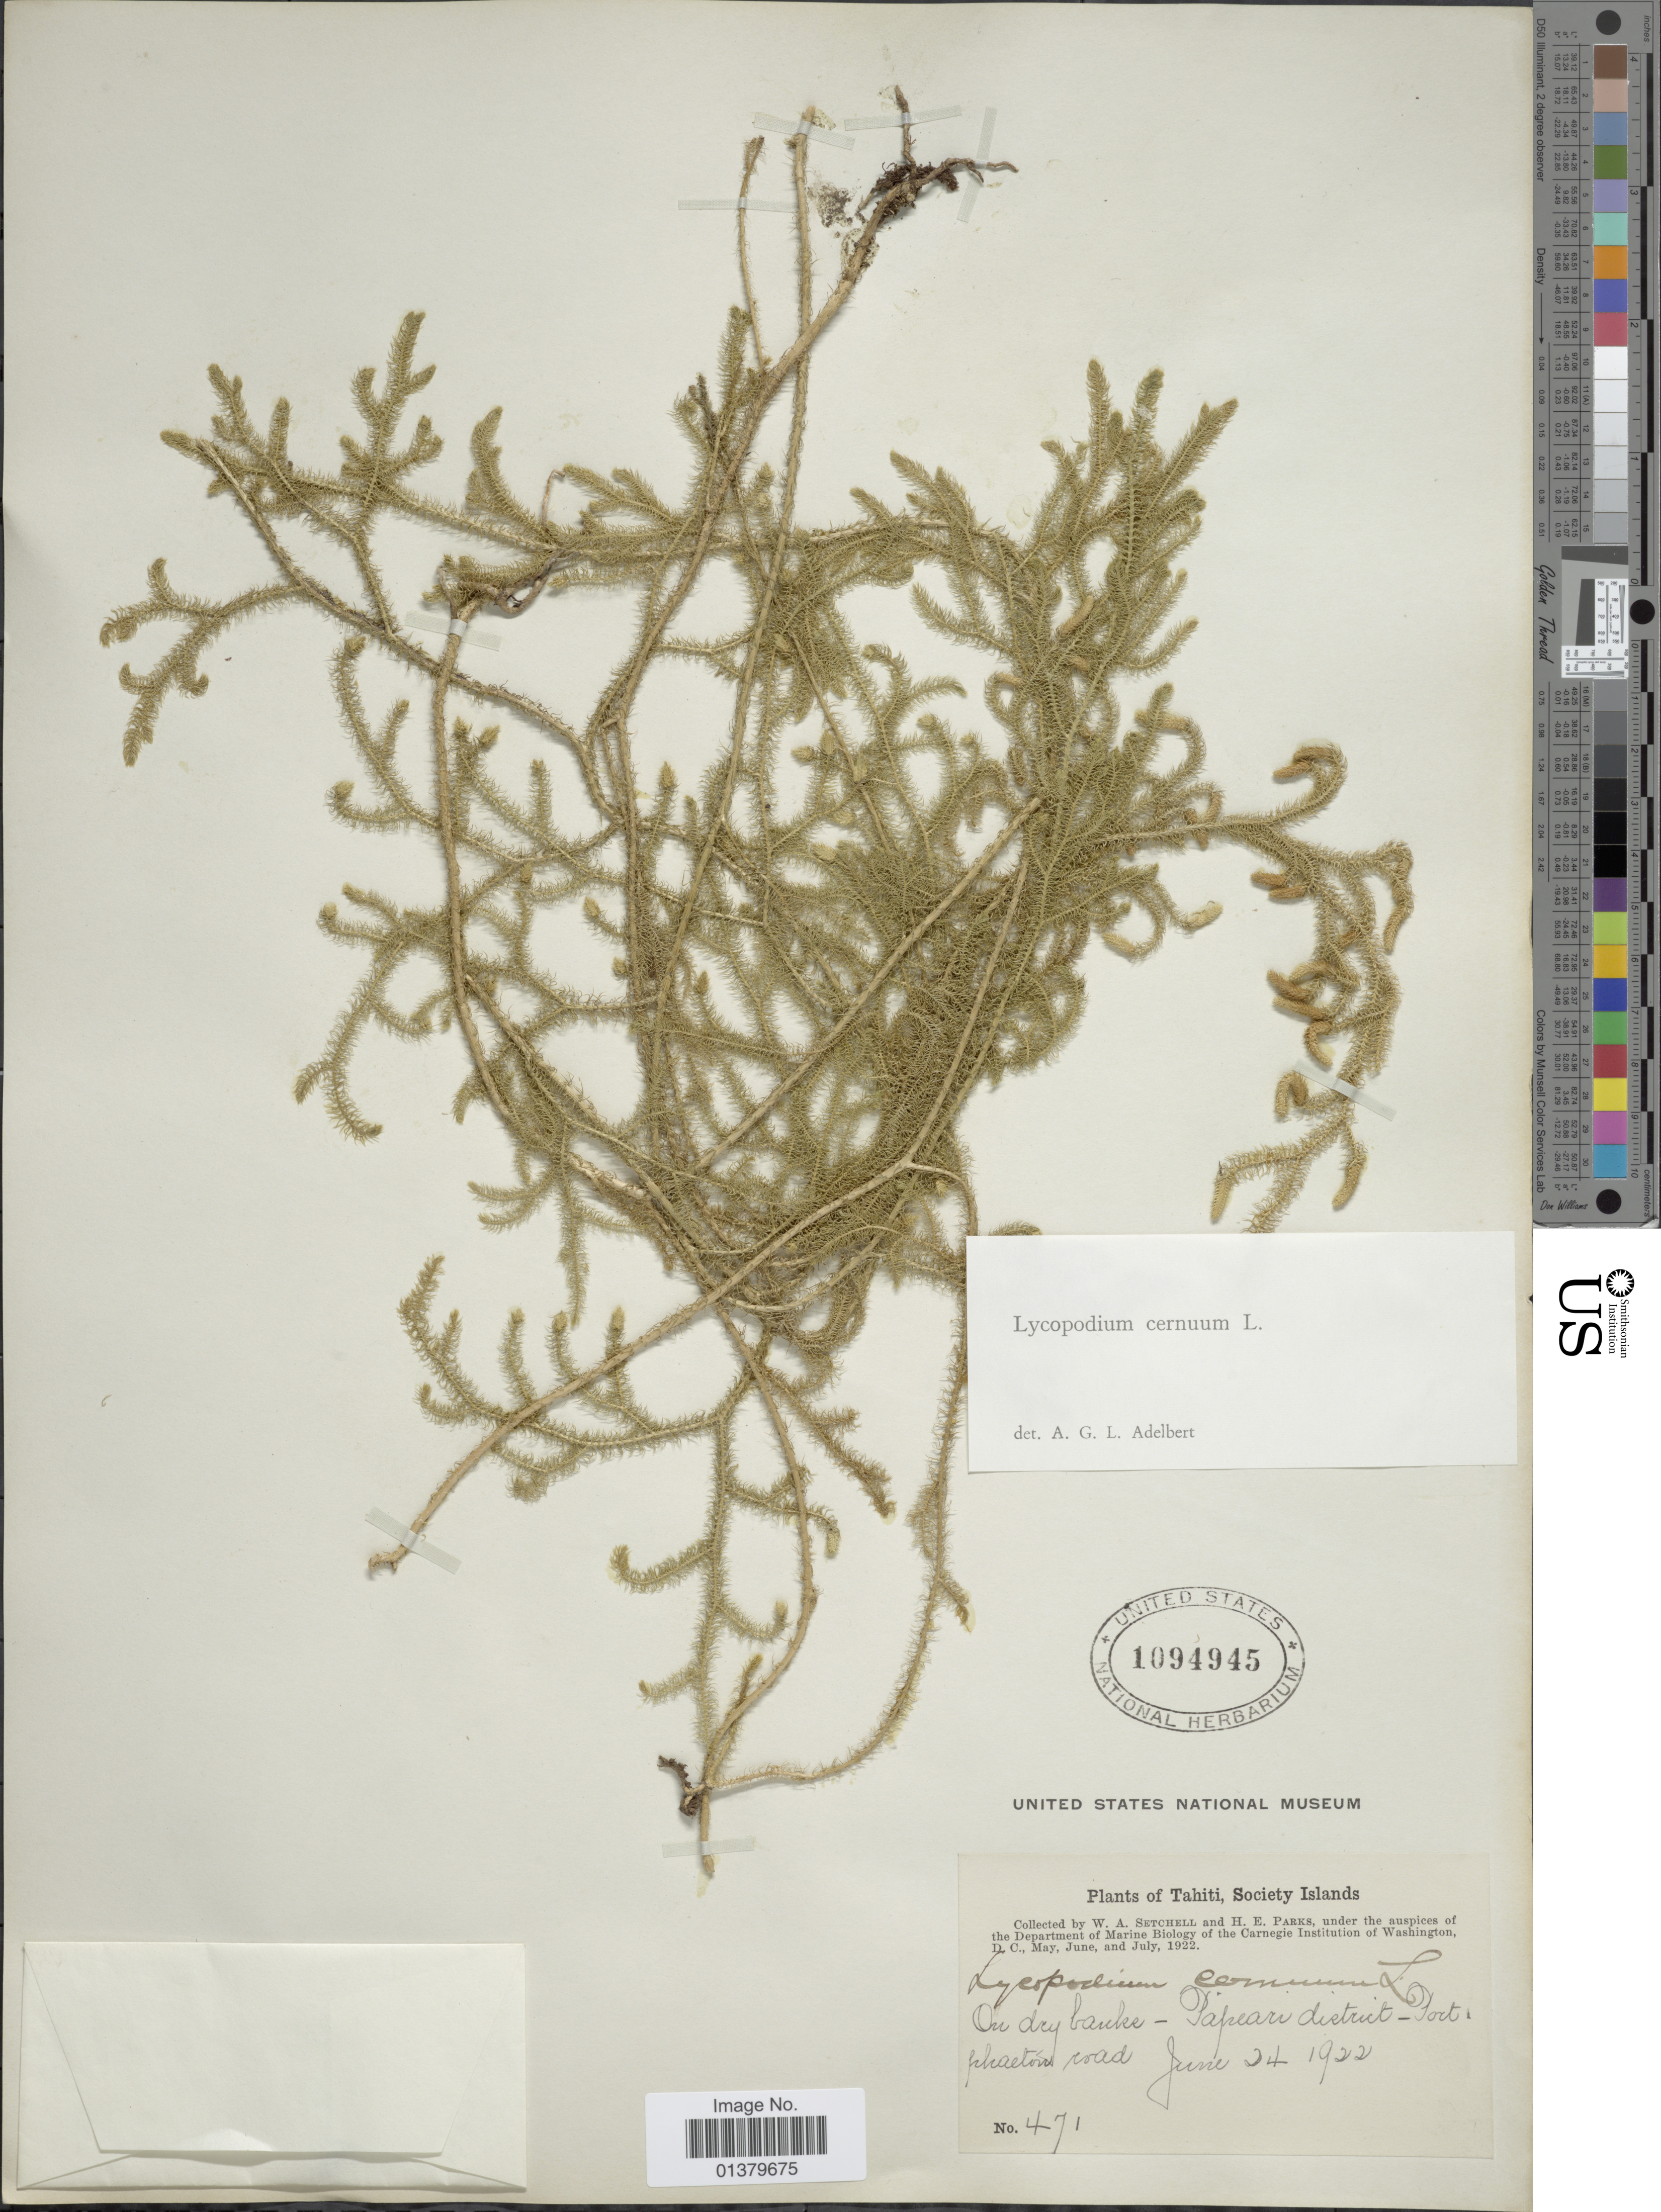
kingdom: Plantae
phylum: Tracheophyta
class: Lycopodiopsida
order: Lycopodiales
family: Lycopodiaceae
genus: Palhinhaea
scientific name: Palhinhaea cernua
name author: (L.) Vasc. & Franco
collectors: W. Setchell & H. E. Parks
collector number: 471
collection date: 1922-06-24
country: French Polynesia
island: Tahiti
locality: Tahiti, Society Islands, On dry banks - Papeari district - Fort phaeton road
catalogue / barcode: US 1094945